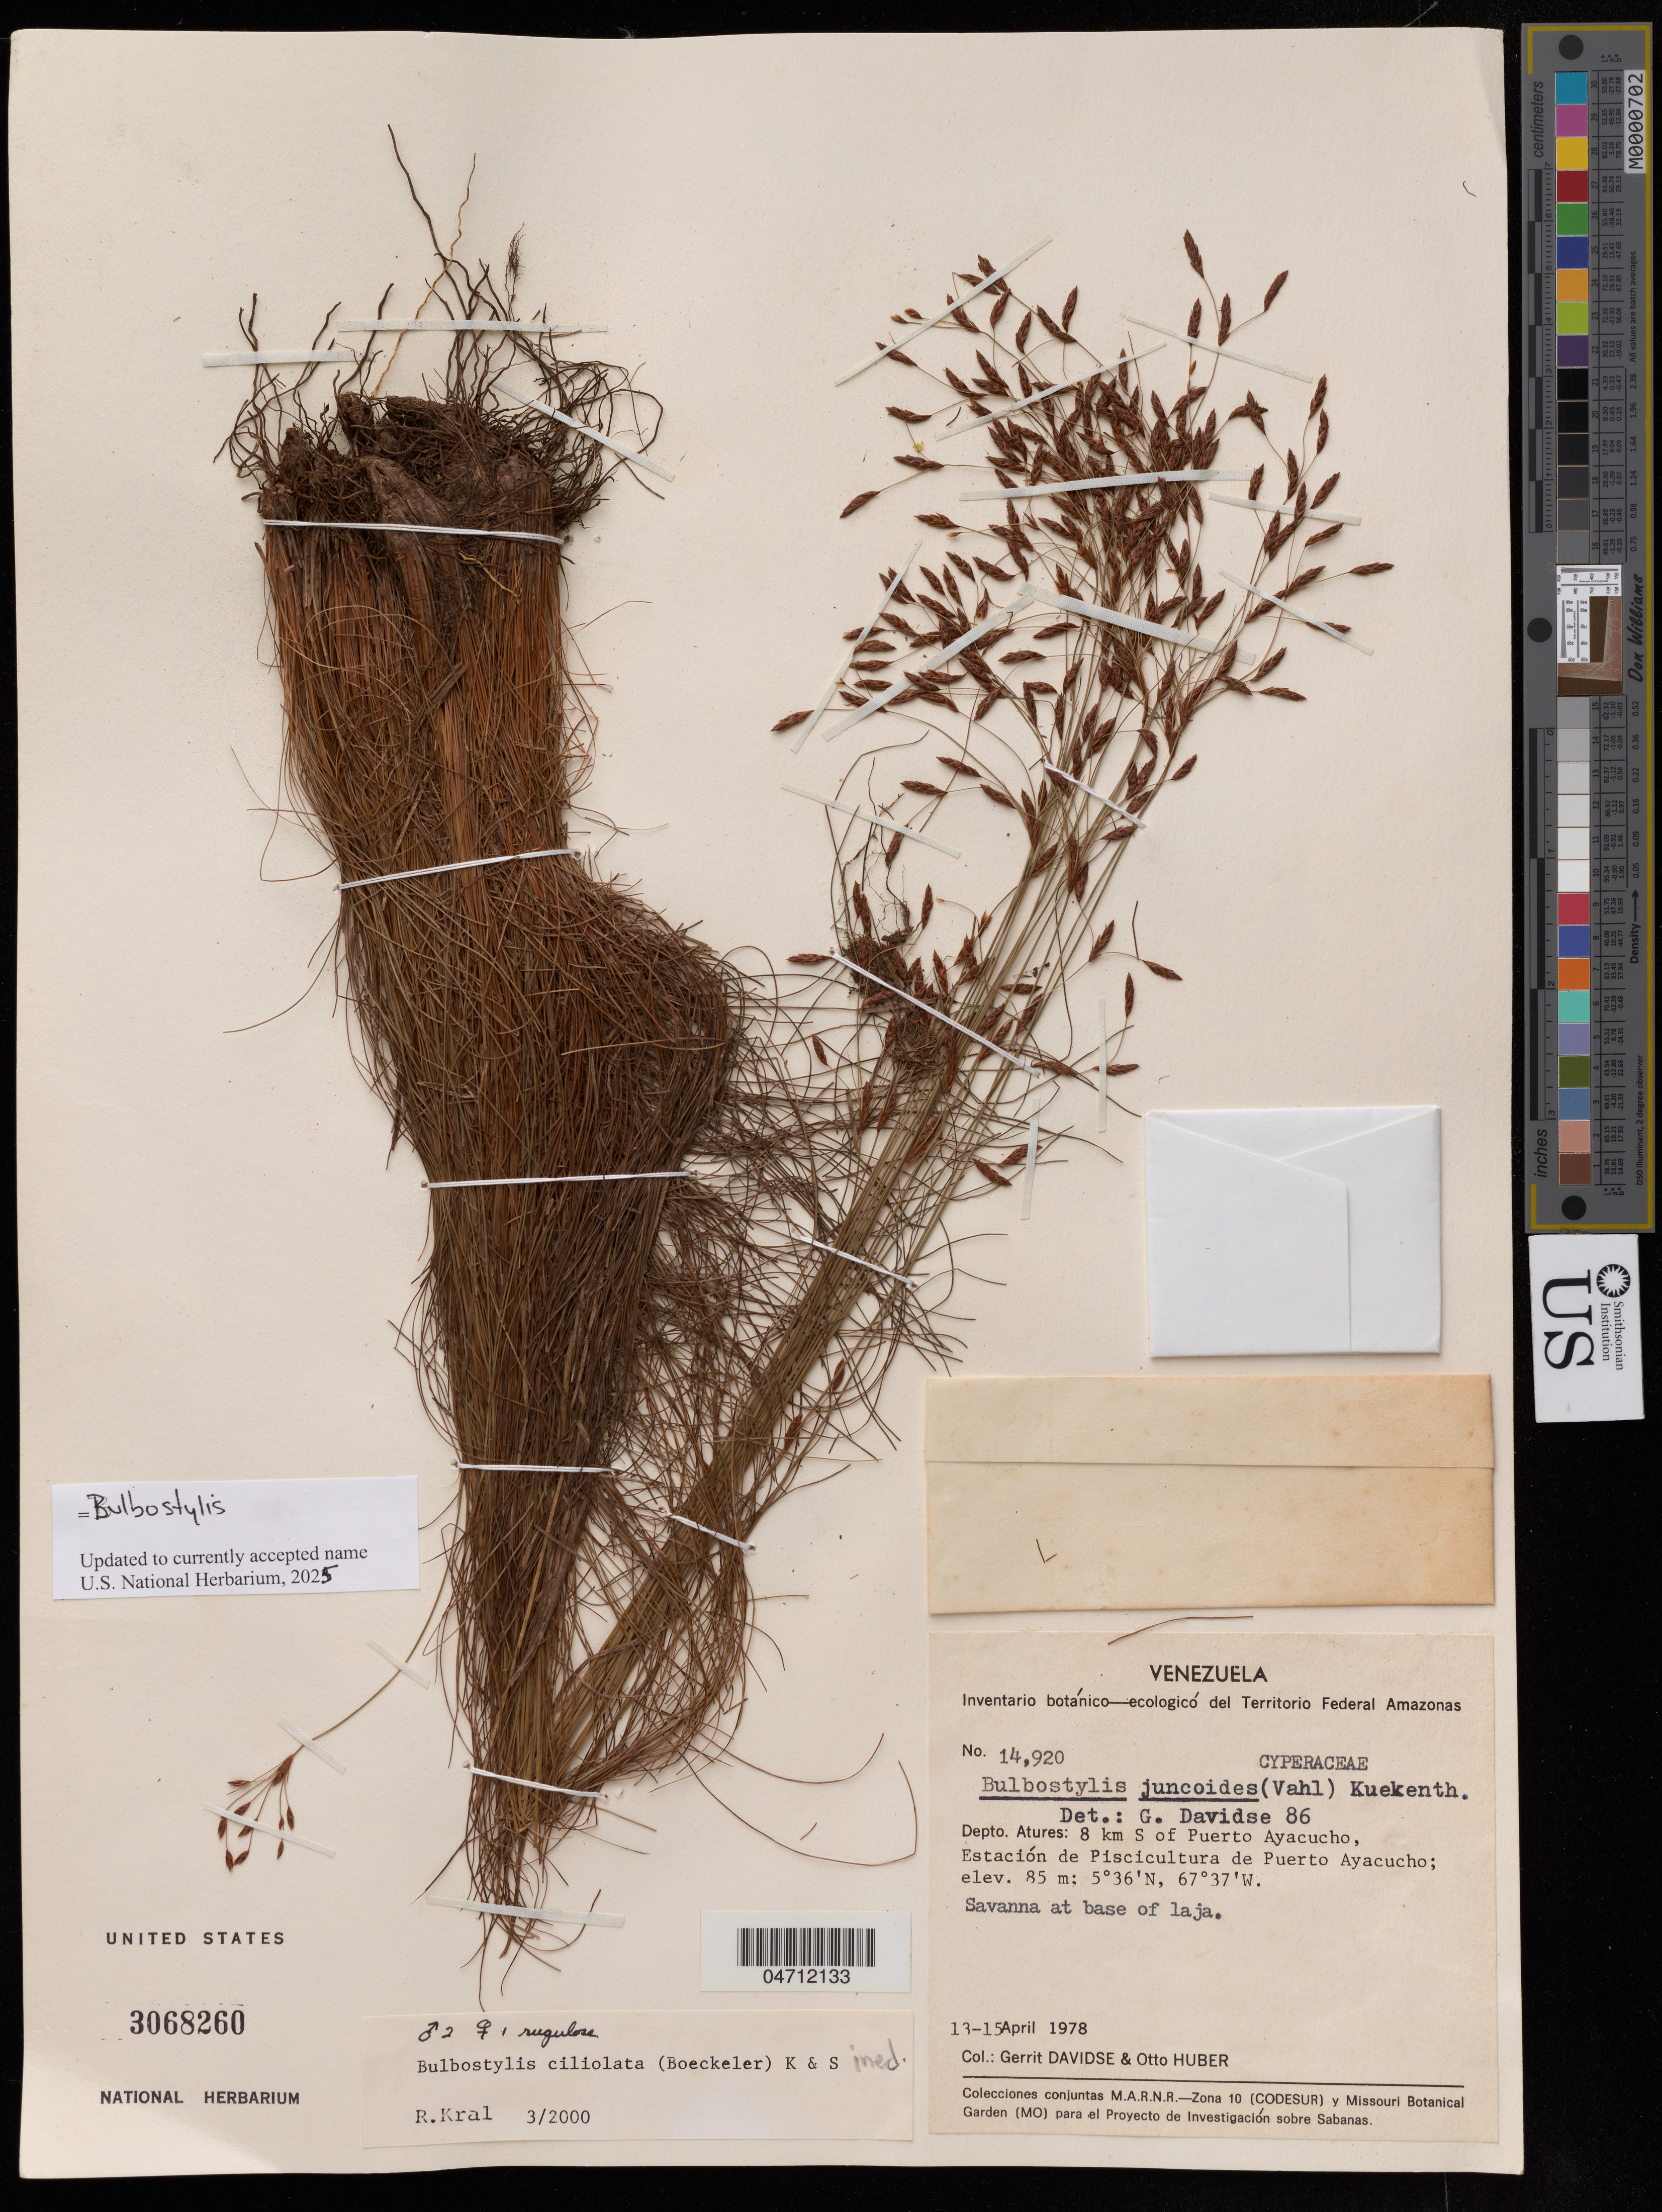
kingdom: Plantae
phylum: Tracheophyta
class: Liliopsida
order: Poales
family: Cyperaceae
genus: Bulbostylis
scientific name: Bulbostylis sp.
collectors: G. Davidse & O. Huber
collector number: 14920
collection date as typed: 13-Apr-78 to 15-Apr-78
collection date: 1978-04-13/1978-04-15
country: Venezuela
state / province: Amazonas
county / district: Atures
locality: Puerto Ayacucho, 8 km S of, Estación de Piscicultura de Puerto Ayacucho, Río Orinoco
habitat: savanna at base of Laja.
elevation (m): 85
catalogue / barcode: US 3068260